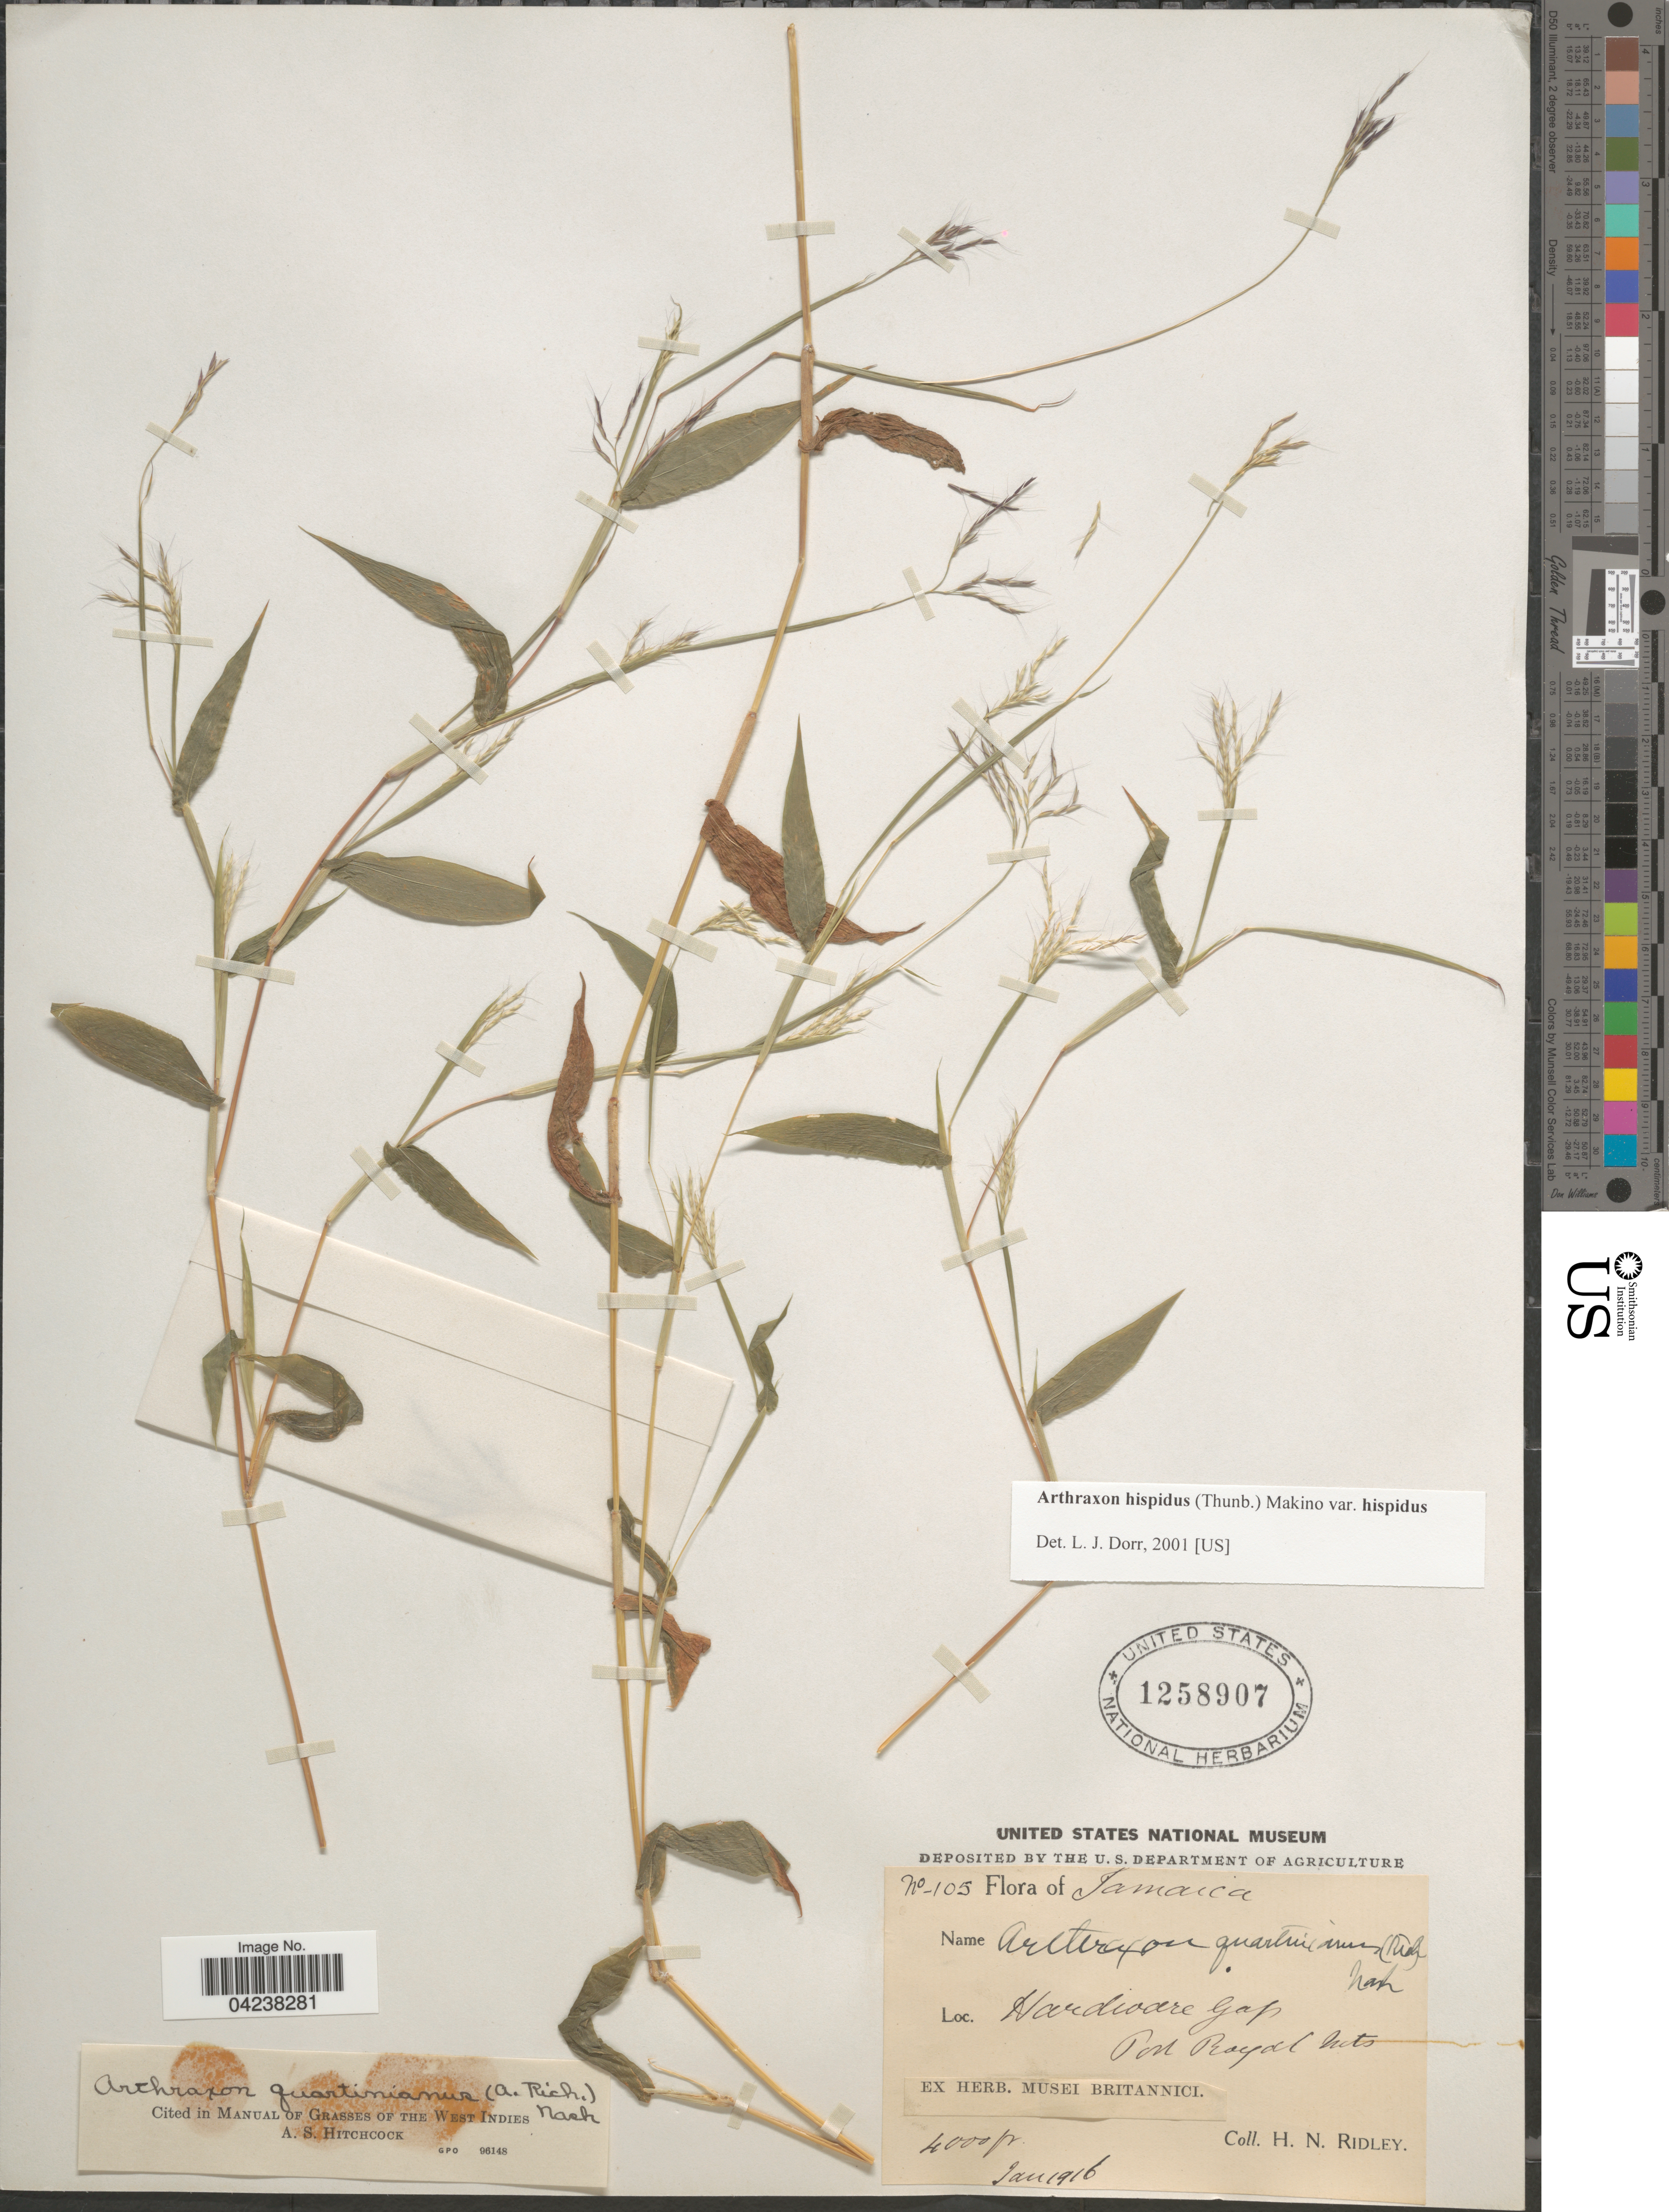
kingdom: Plantae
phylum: Tracheophyta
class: Liliopsida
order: Poales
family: Poaceae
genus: Arthraxon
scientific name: Arthraxon hispidus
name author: (Thunb.) Makino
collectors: H. N. Ridley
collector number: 105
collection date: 1916-01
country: Jamaica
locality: Hardware Gap. Fort Royal Mts.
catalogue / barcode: US 1258907